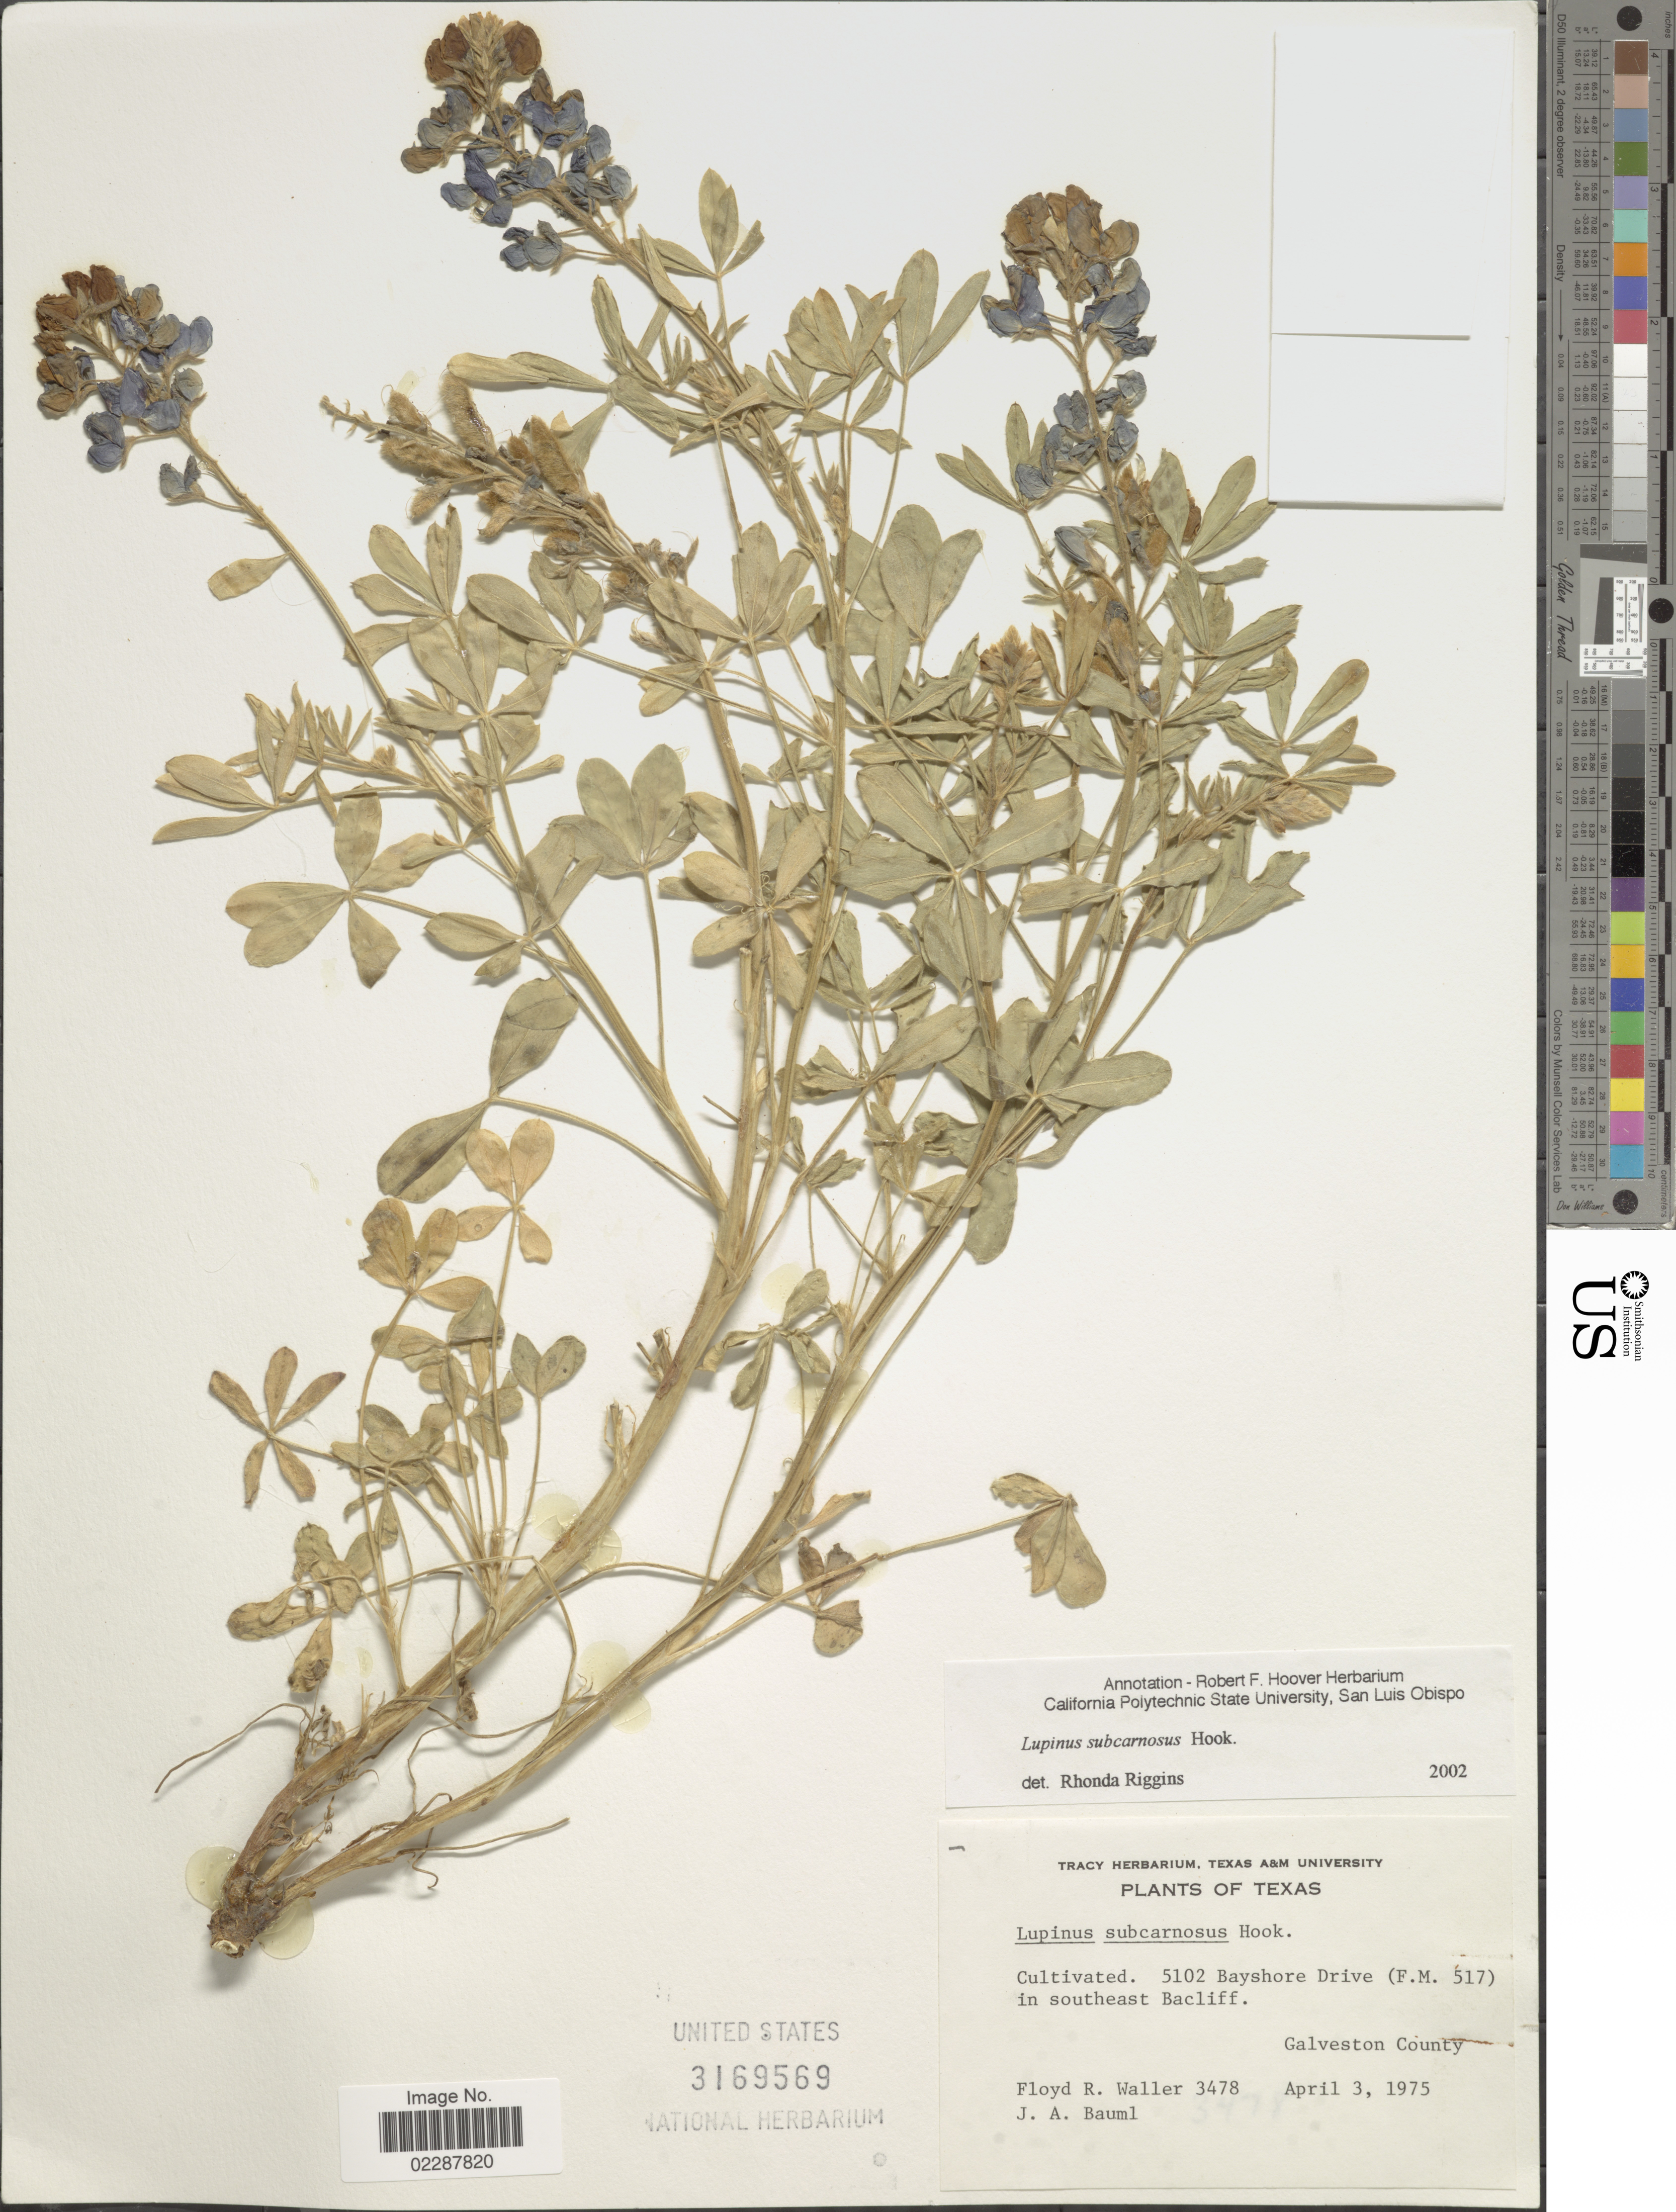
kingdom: Plantae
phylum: Tracheophyta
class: Magnoliopsida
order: Fabales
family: Fabaceae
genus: Lupinus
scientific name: Lupinus subcarnosus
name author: Hook.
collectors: F. R. Waller & J. Bauml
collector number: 3478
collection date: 1975-04-03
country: United States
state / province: Texas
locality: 5012 Bayshore Drive (F.M. 517) in southeast Bacliff, Galveston County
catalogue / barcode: US 3169569